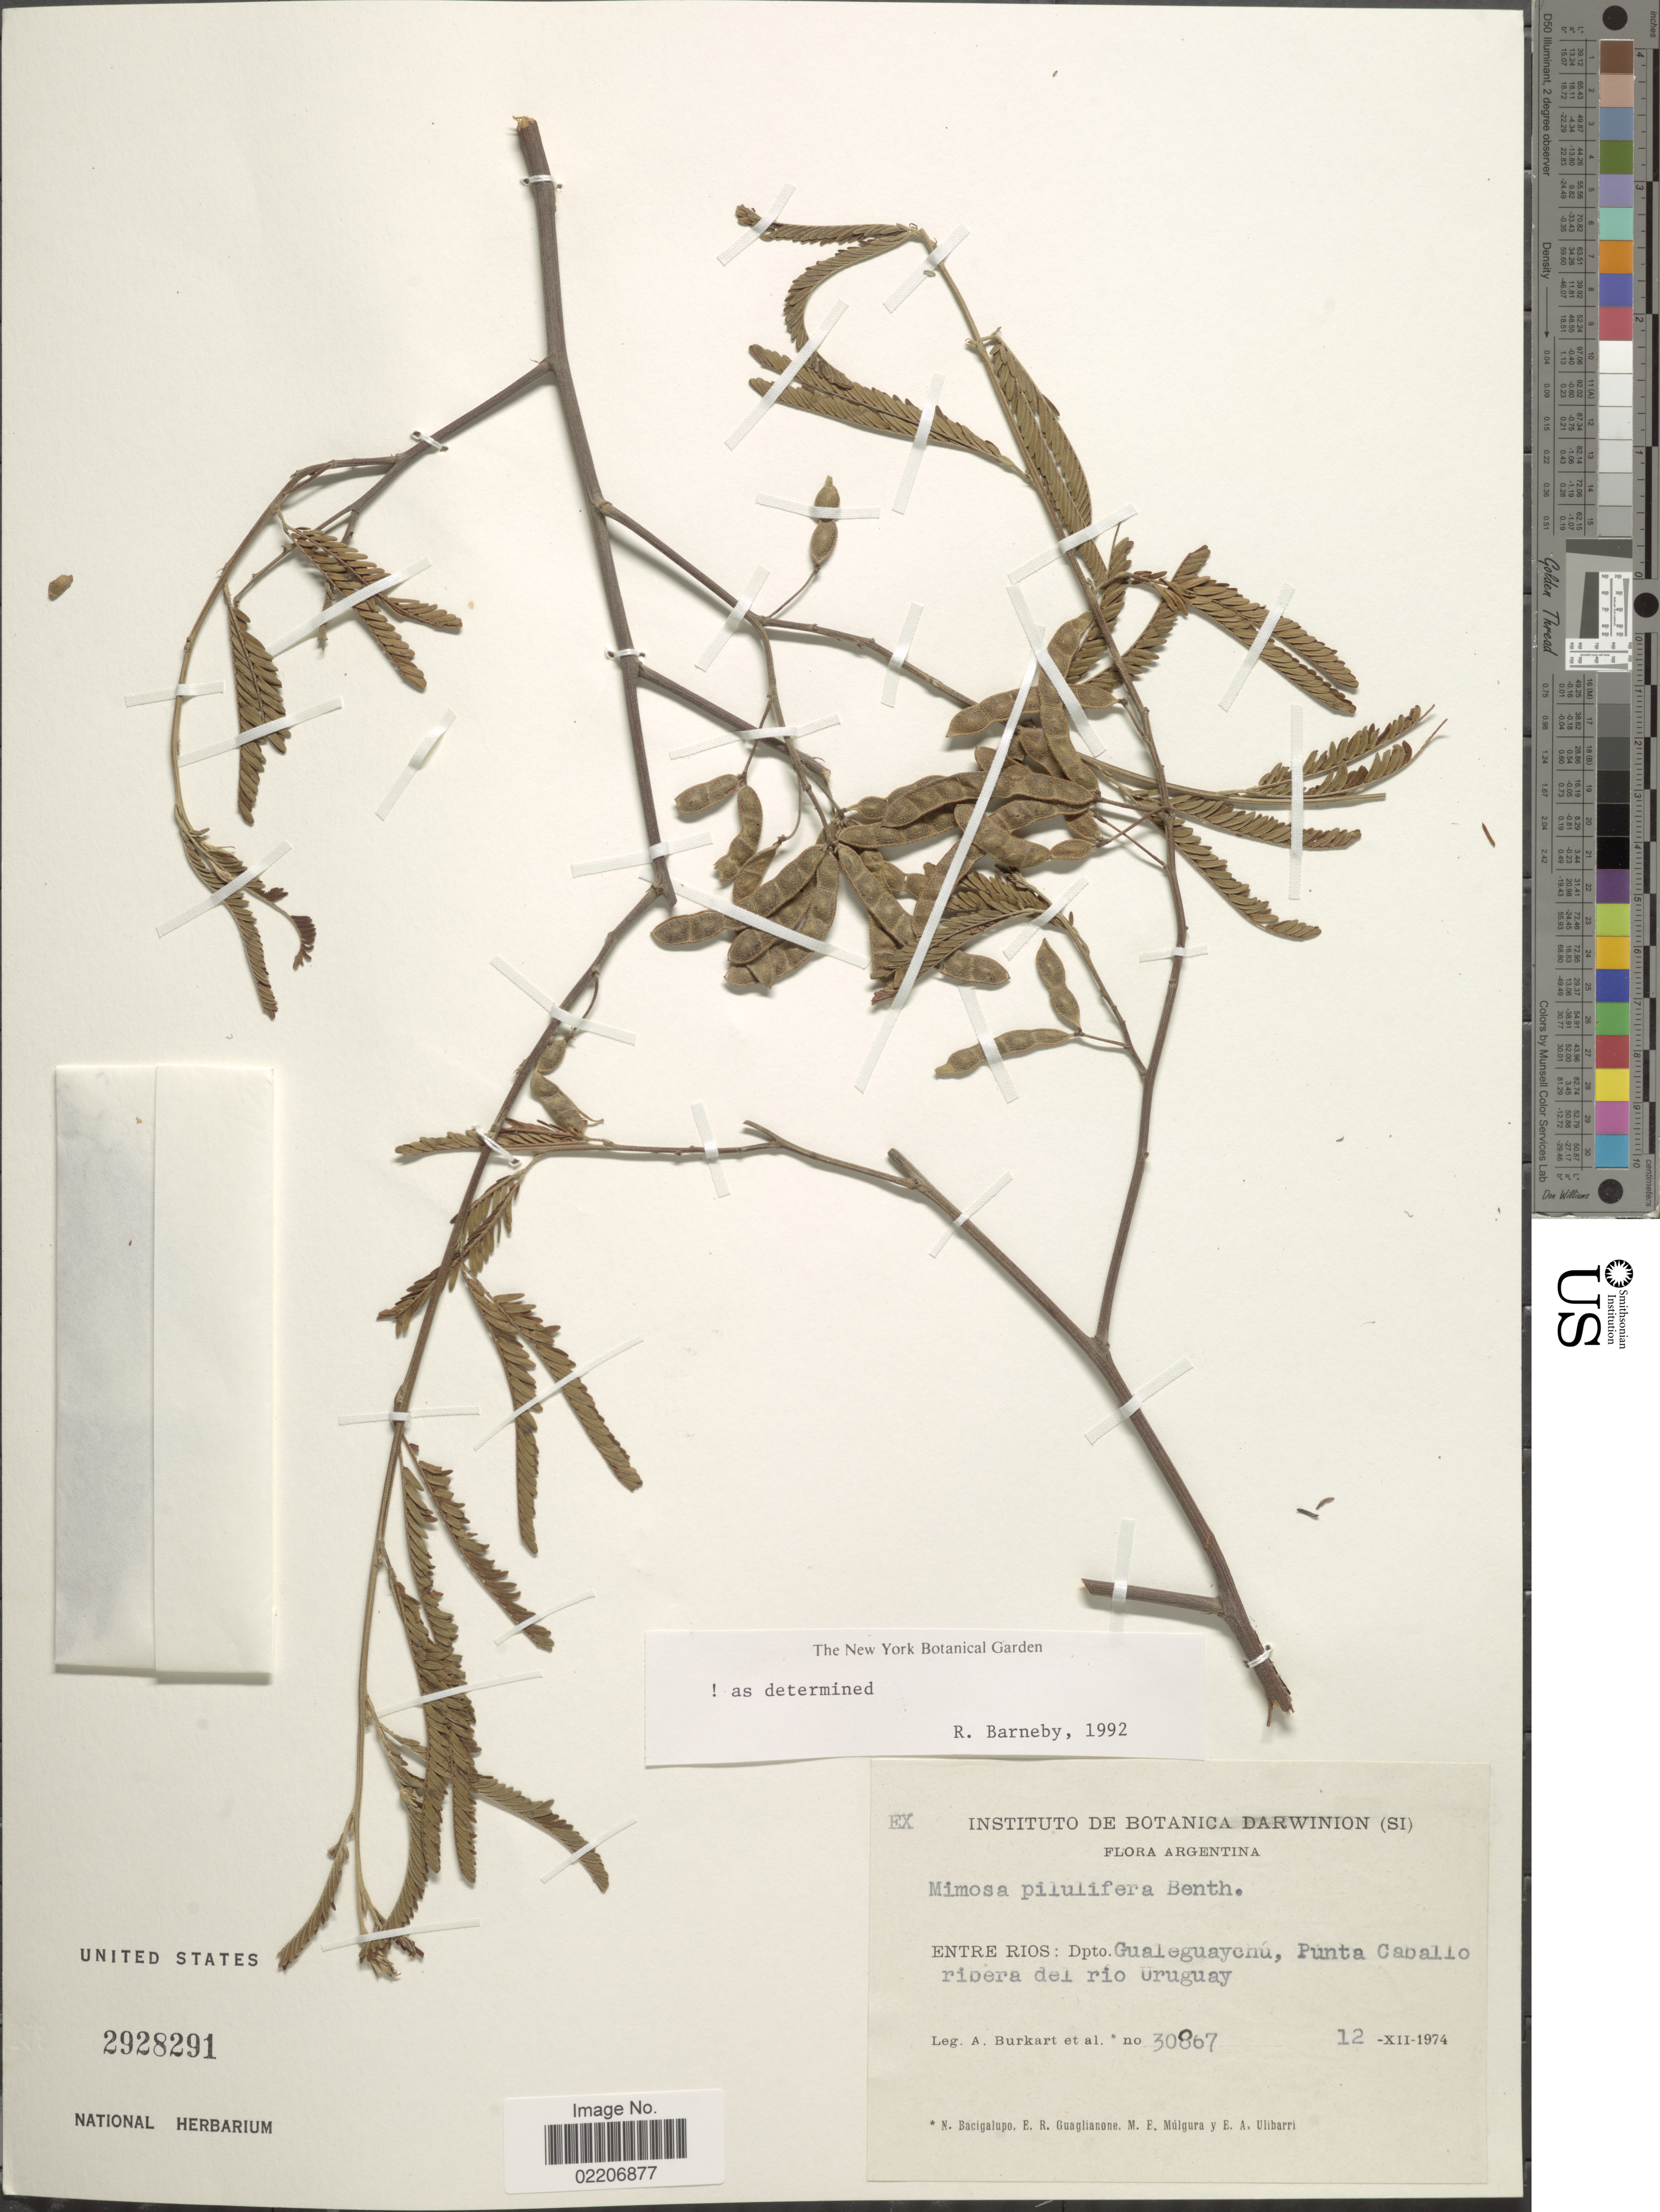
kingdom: Plantae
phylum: Tracheophyta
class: Magnoliopsida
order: Fabales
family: Fabaceae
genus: Mimosa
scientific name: Mimosa pilulifera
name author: Benth.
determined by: Barneby, Rupert C., (NY)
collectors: A. E. Burkart, N. M. Bacigalupo, E. R. Guaglianone, M. Mulgura & E. A. Ulibarri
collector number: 30867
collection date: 1974-12-12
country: Argentina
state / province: Entre Rios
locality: Dpto. Gualeguaychu, Punta Caballo, ribera del Rio Uruguay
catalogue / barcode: US 2928291